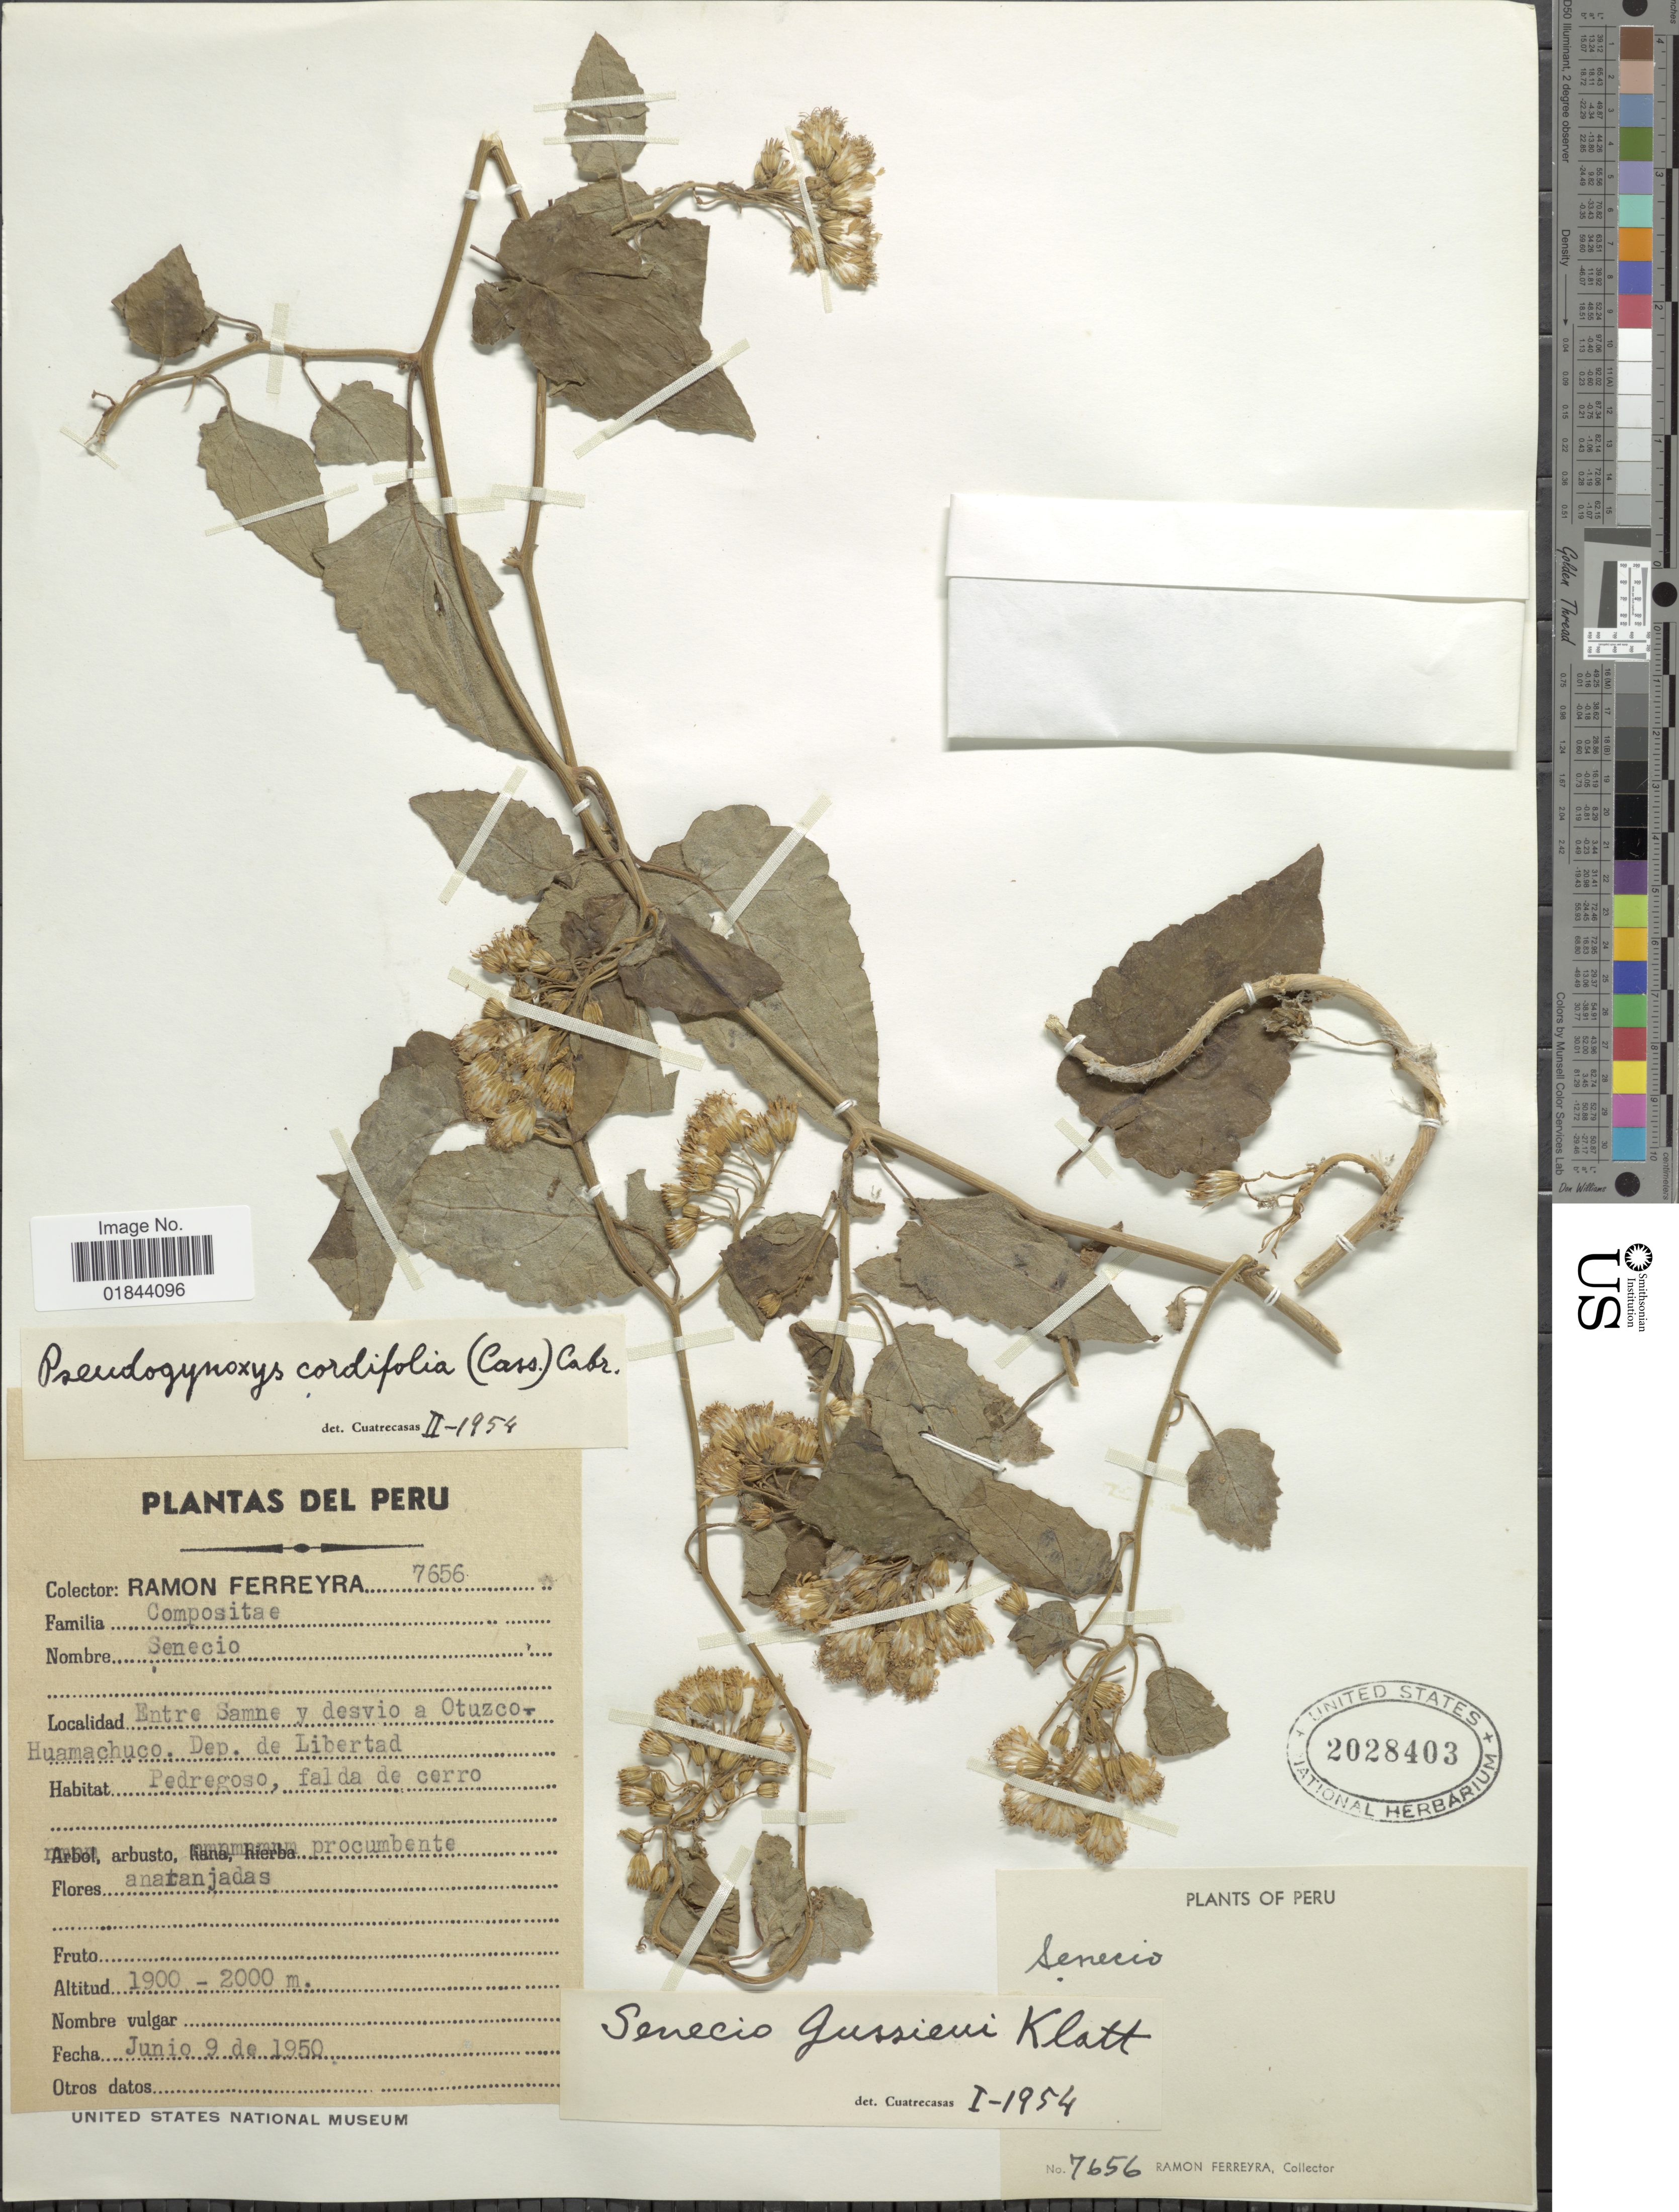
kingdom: Plantae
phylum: Tracheophyta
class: Magnoliopsida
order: Asterales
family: Asteraceae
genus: Pseudogynoxys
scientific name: Pseudogynoxys cordifolia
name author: (Cass.) Cabrera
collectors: R. A. Ferreyra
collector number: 7656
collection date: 1950-06-09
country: Peru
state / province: La Libertad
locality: Entre Samme y desvio a Otuzco-Huamachuco, Dep de Libertad, Pedregoso, fal da de cerro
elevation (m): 1900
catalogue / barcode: US 2028403